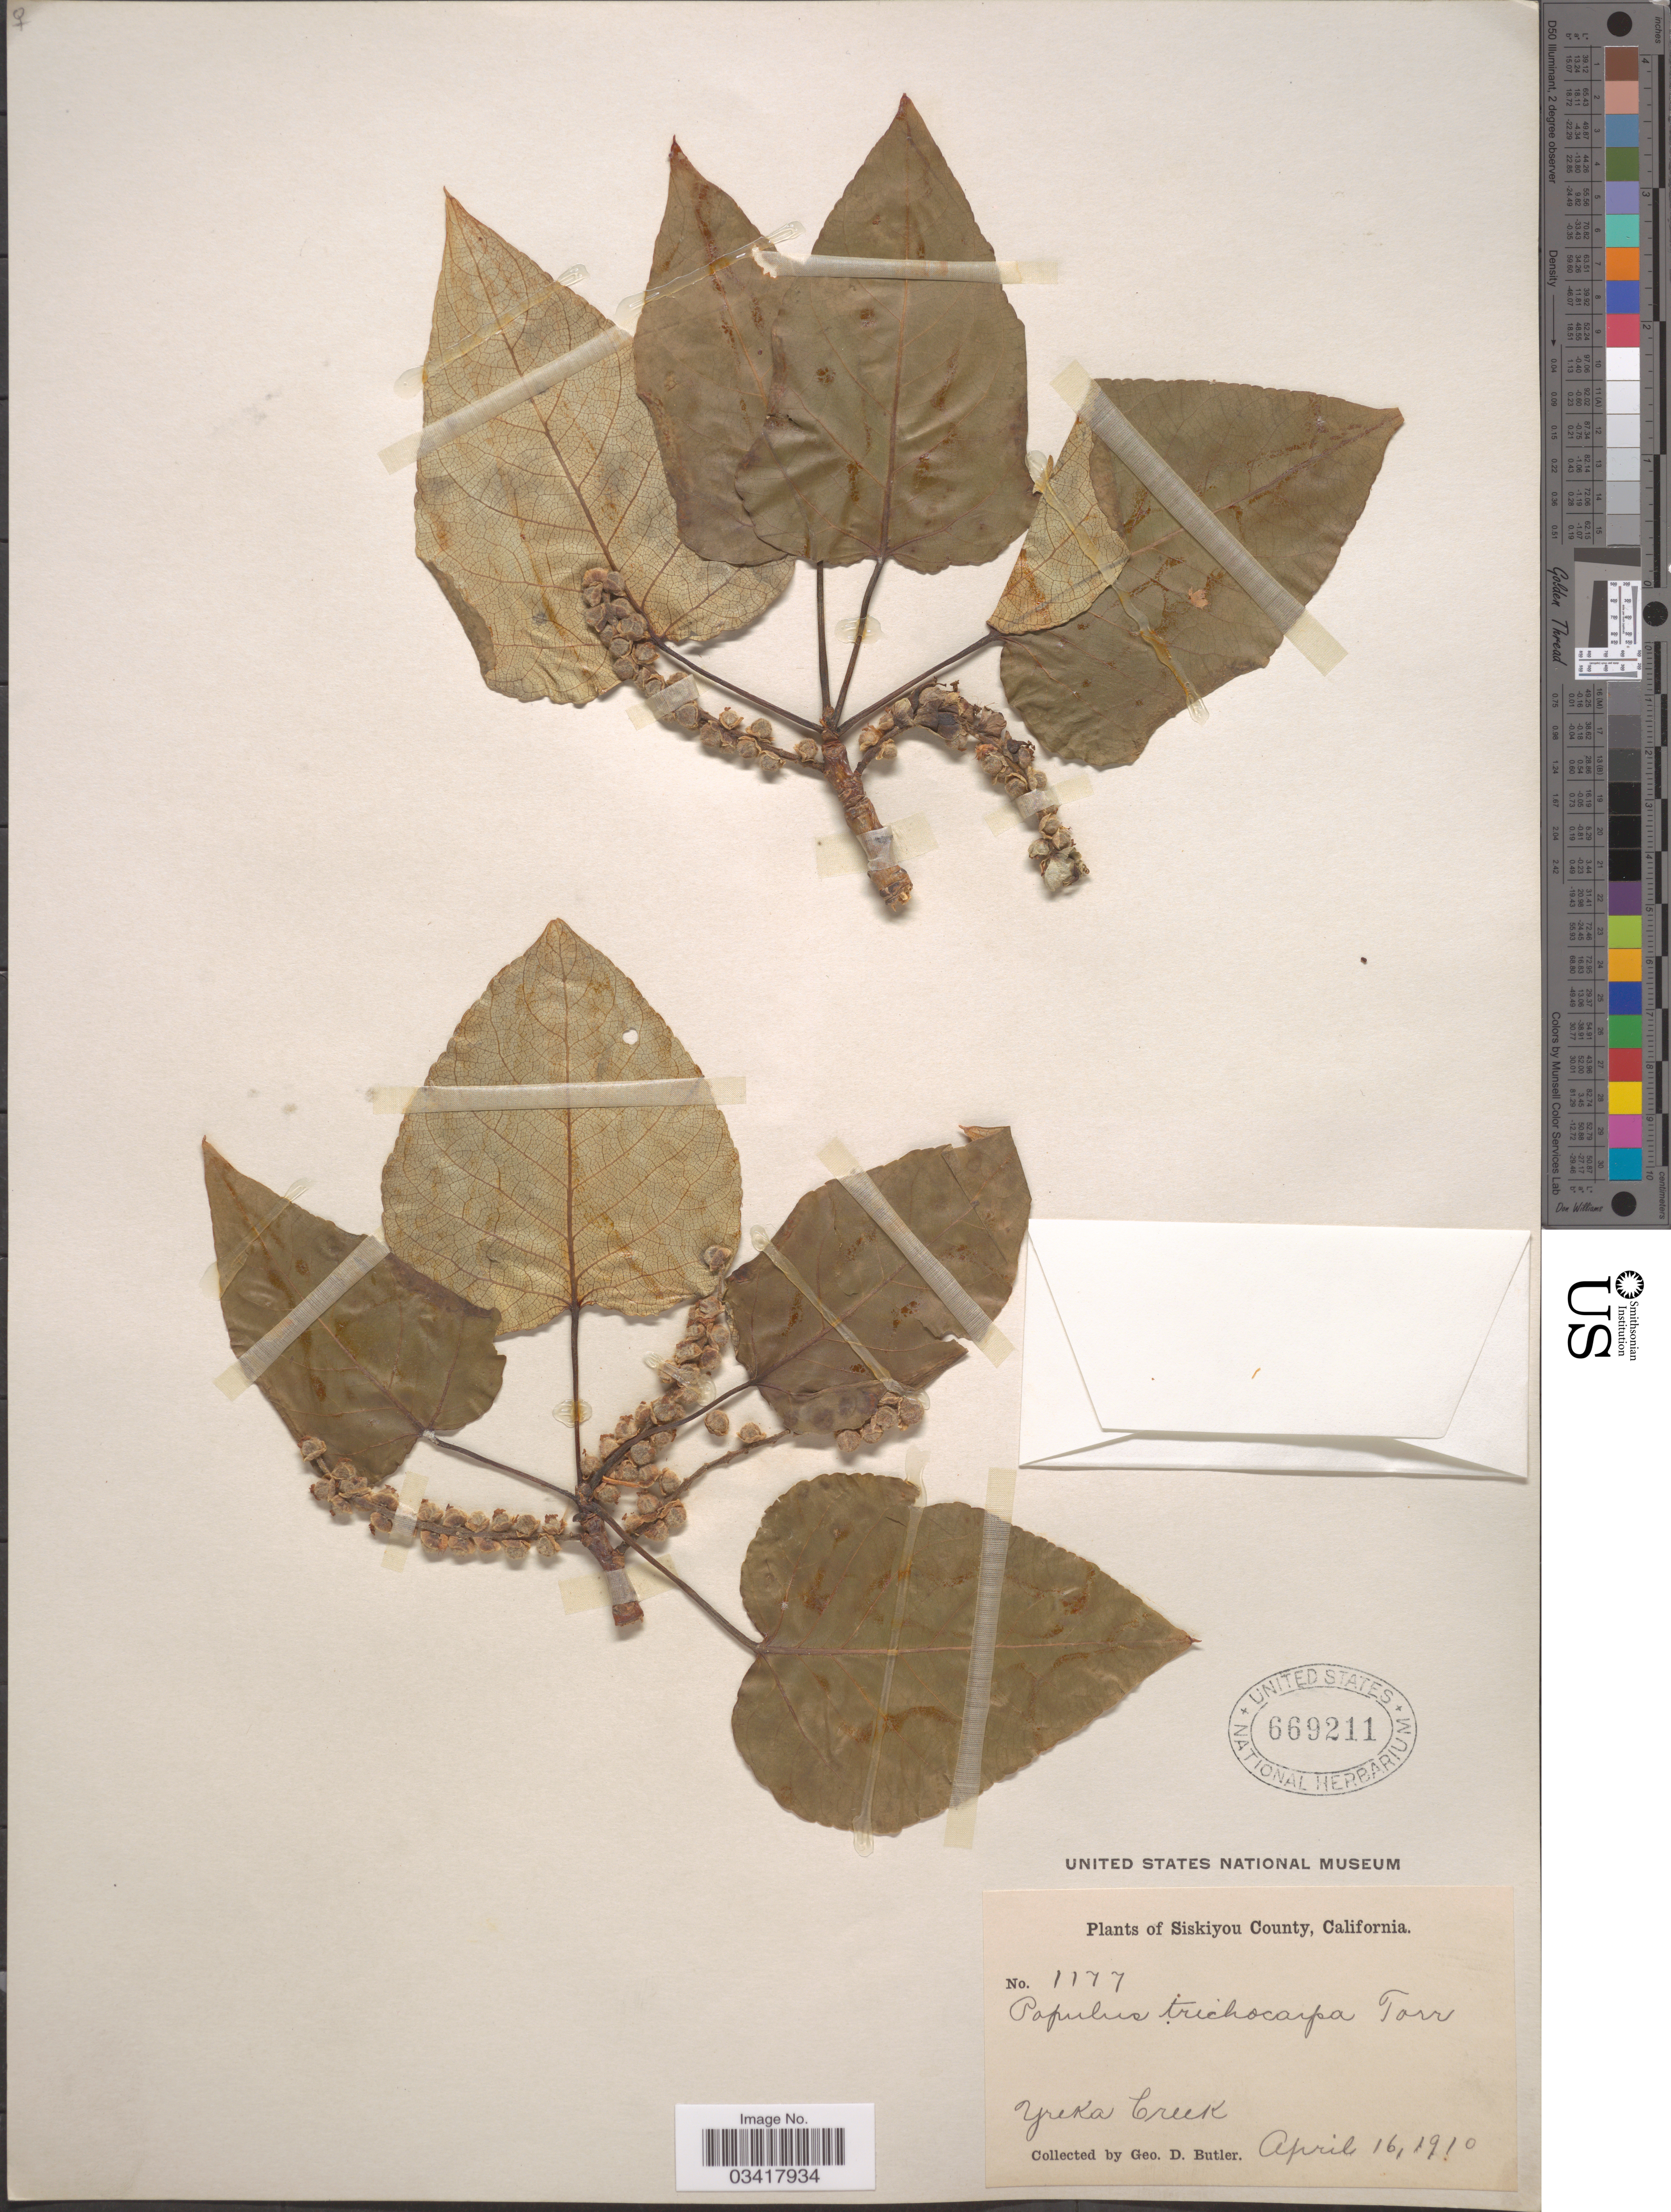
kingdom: Plantae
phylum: Tracheophyta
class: Magnoliopsida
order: Malpighiales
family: Salicaceae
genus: Populus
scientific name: Populus trichocarpa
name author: Torr. & A. Gray ex W. Hook.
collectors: G. D. Butler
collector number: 1177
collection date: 1910-04-16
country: United States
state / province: California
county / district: Siskiyou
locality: Siskiyou County. Yreka Creek.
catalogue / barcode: US 669211